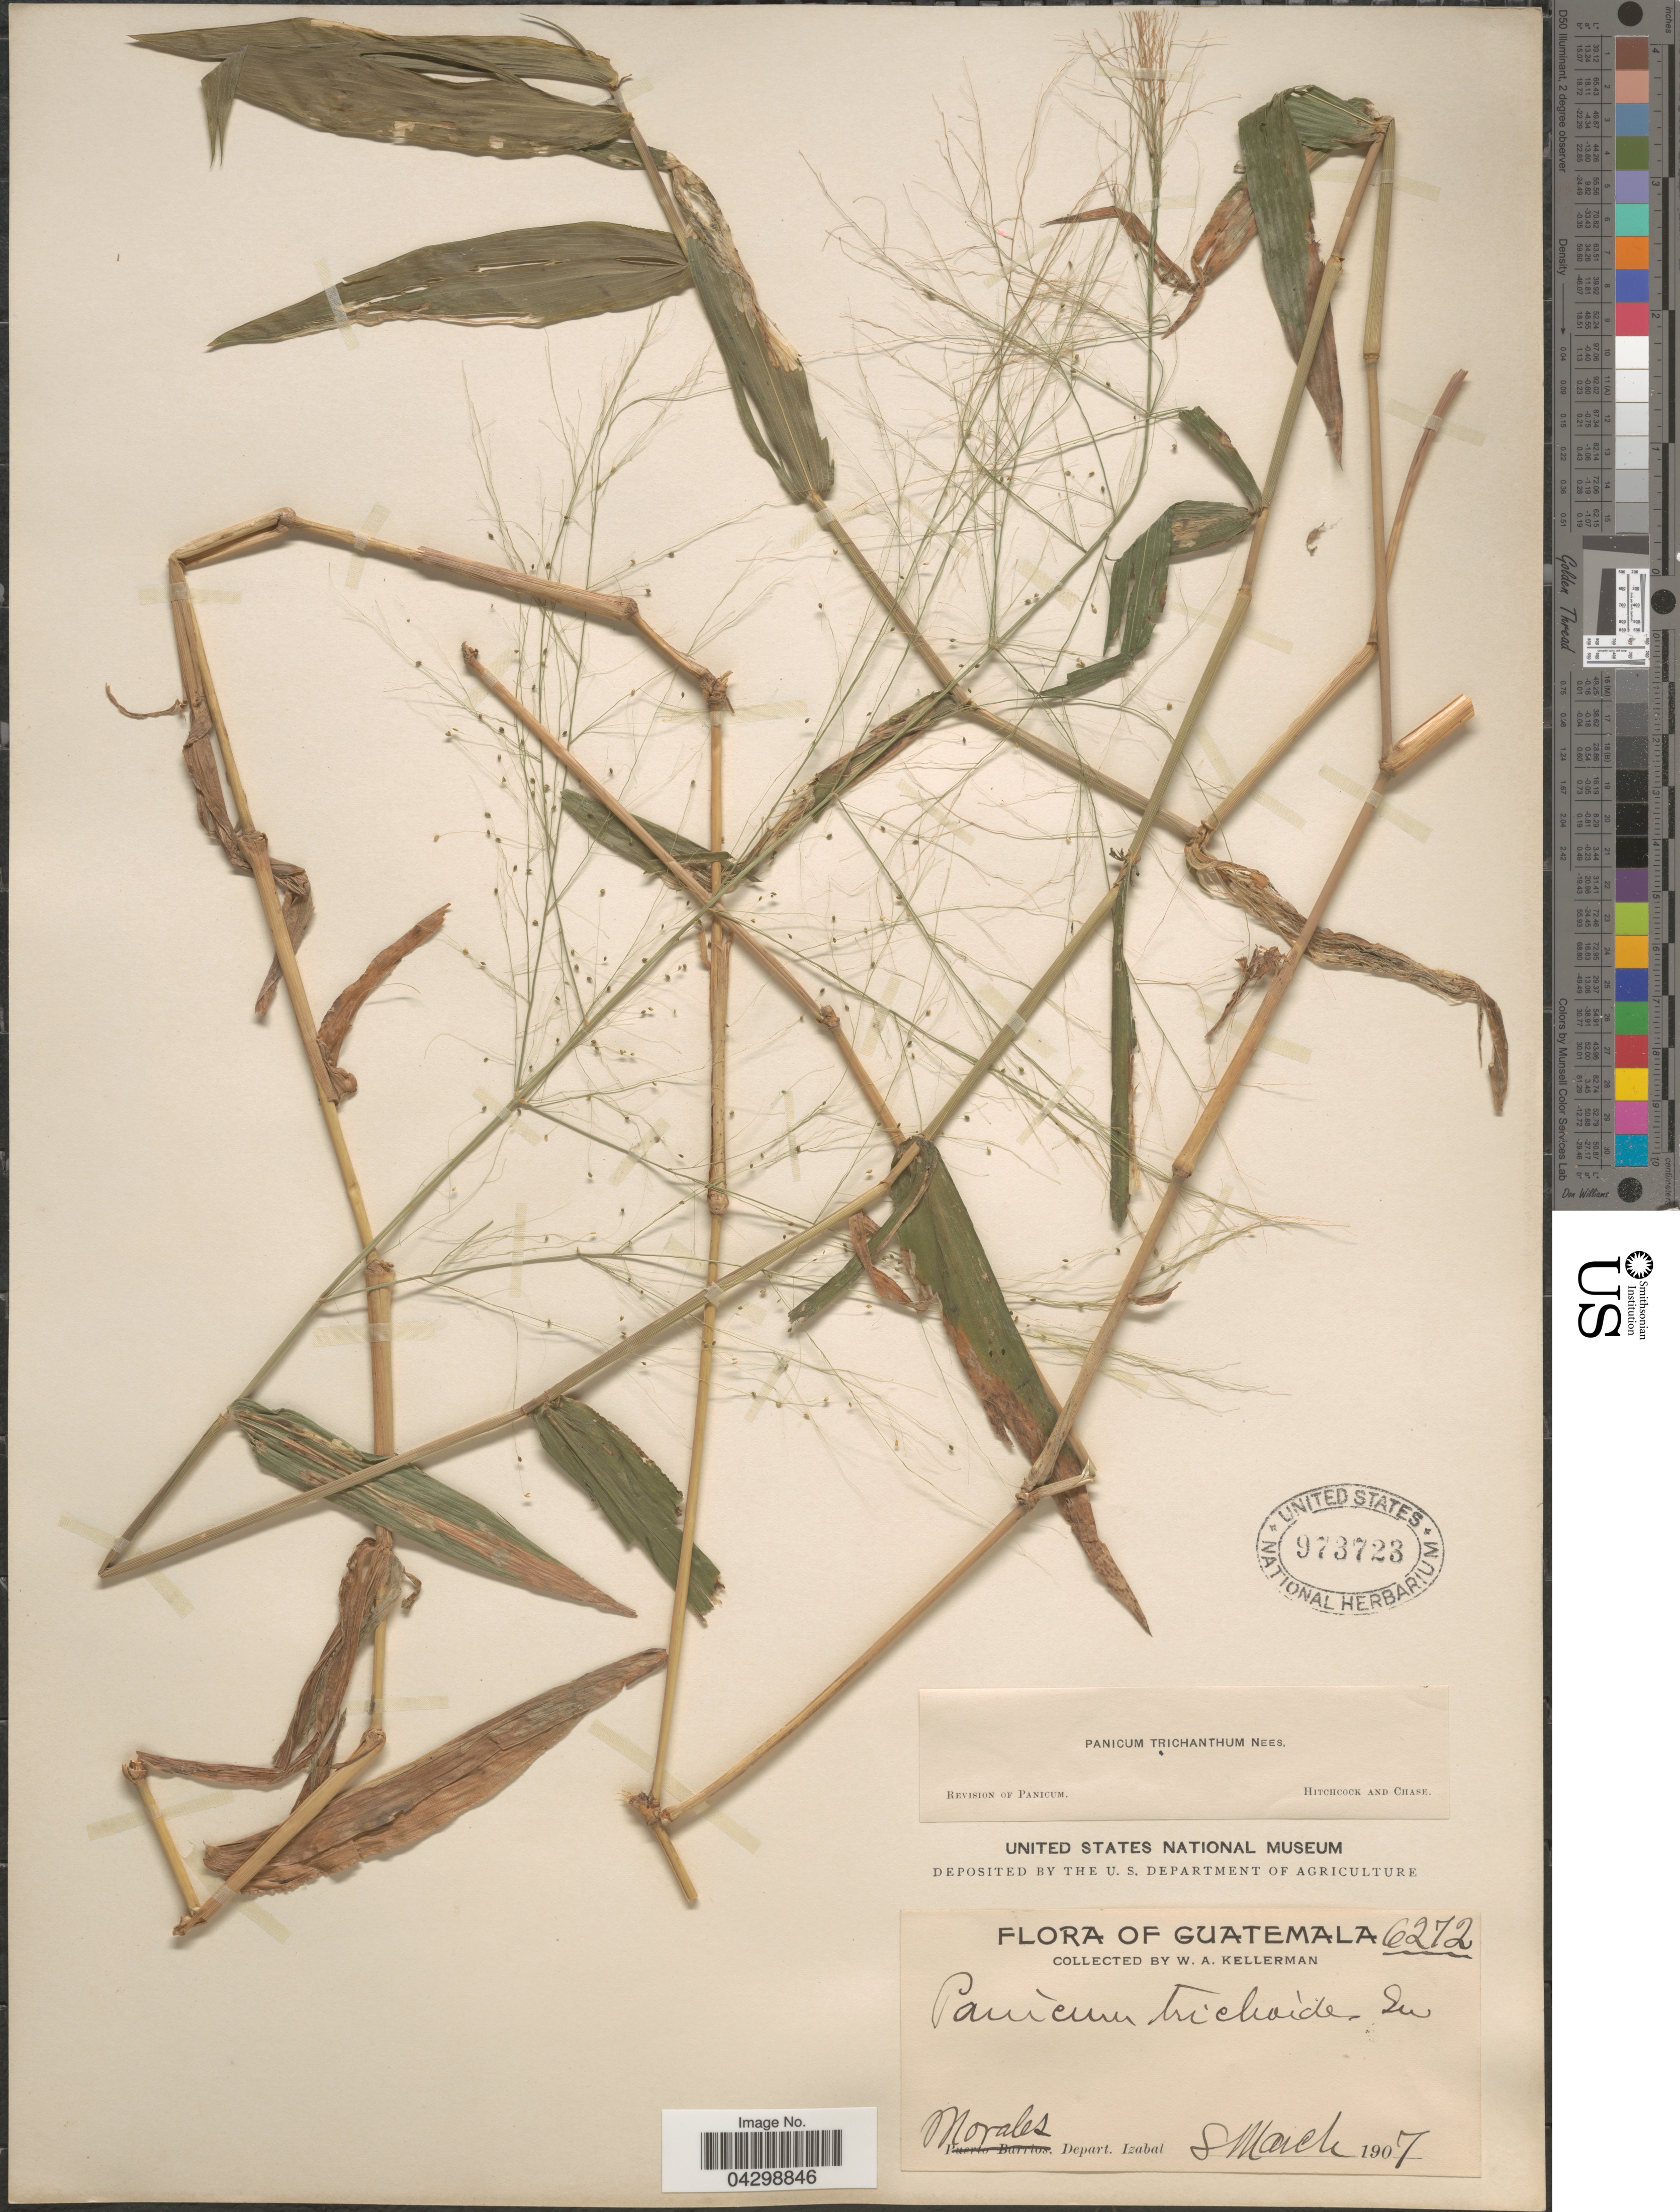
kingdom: Plantae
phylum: Tracheophyta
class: Liliopsida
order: Poales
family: Poaceae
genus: Panicum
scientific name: Panicum trichanthum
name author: Nees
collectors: W. Kellerman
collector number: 6272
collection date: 1907-03-08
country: Guatemala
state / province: Izabal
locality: Morales, Depart. Izabal.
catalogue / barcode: US 973723